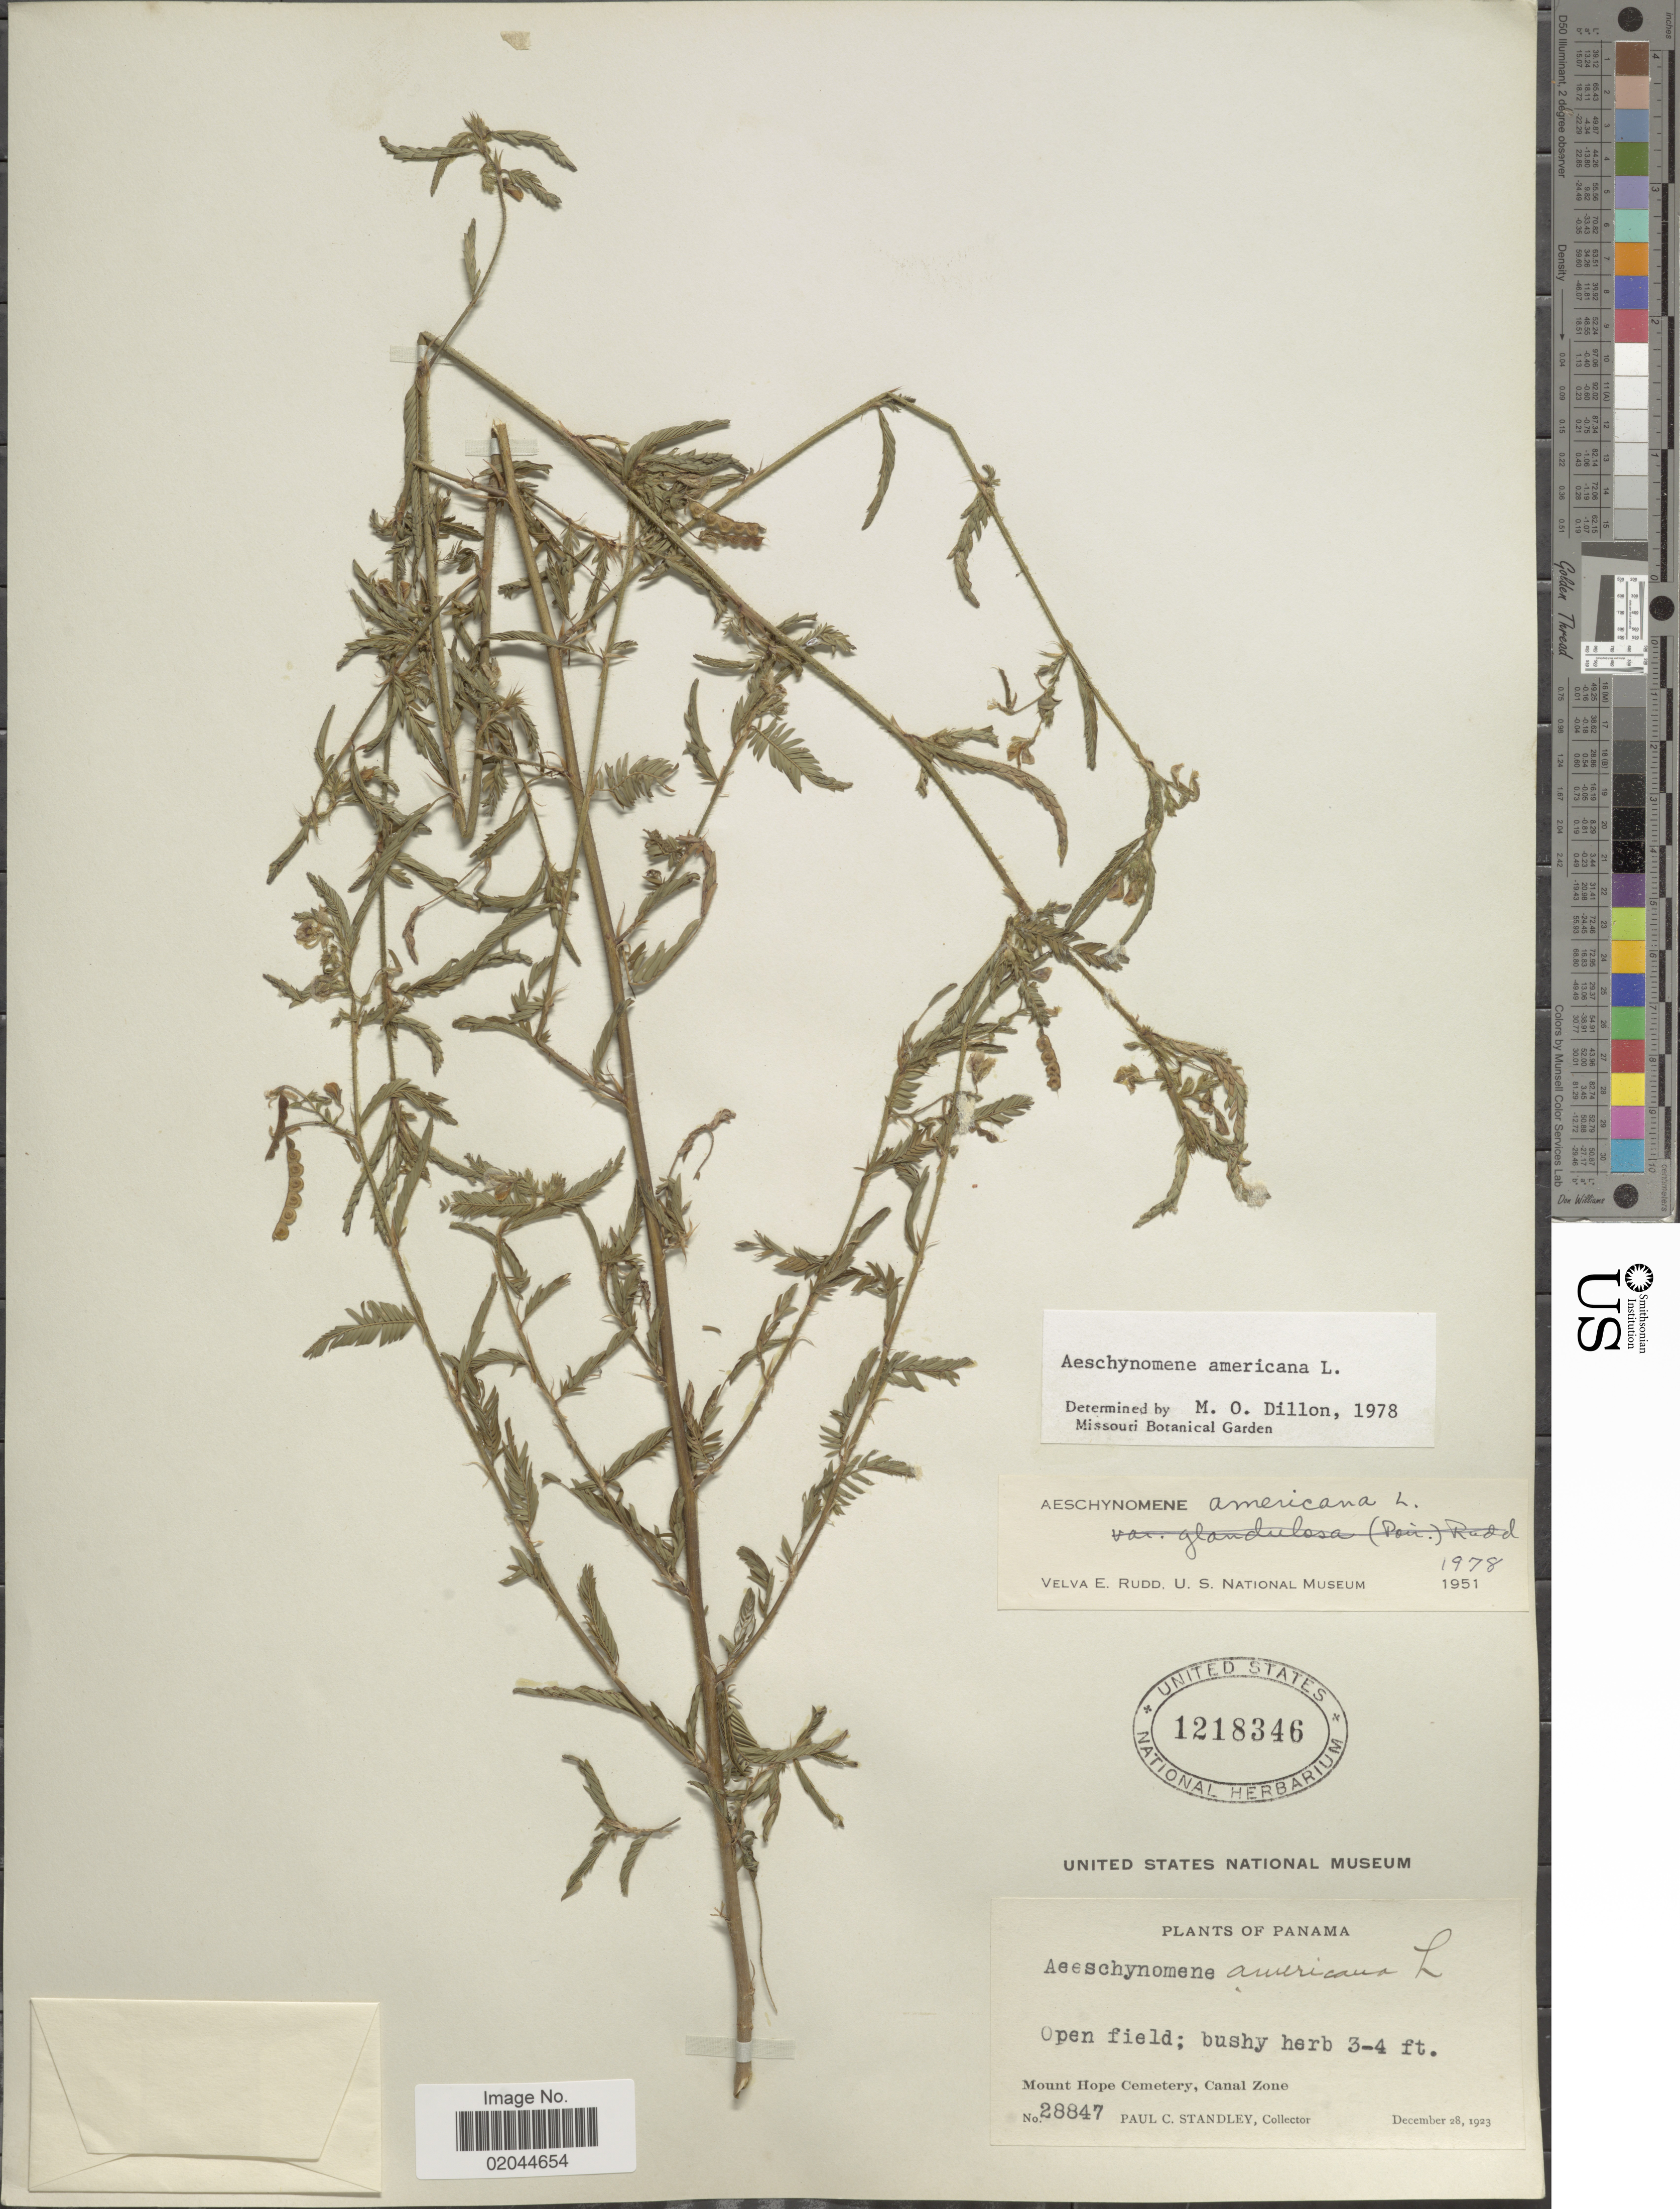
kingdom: Plantae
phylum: Tracheophyta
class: Magnoliopsida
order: Fabales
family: Fabaceae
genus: Aeschynomene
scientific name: Aeschynomene americana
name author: L.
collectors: P. C. Standley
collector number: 28847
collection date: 1923-12-28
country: Panama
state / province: Colón / Panamá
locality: Open field, Mount Hope Cemetery, Canal Zone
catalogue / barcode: US 1218346